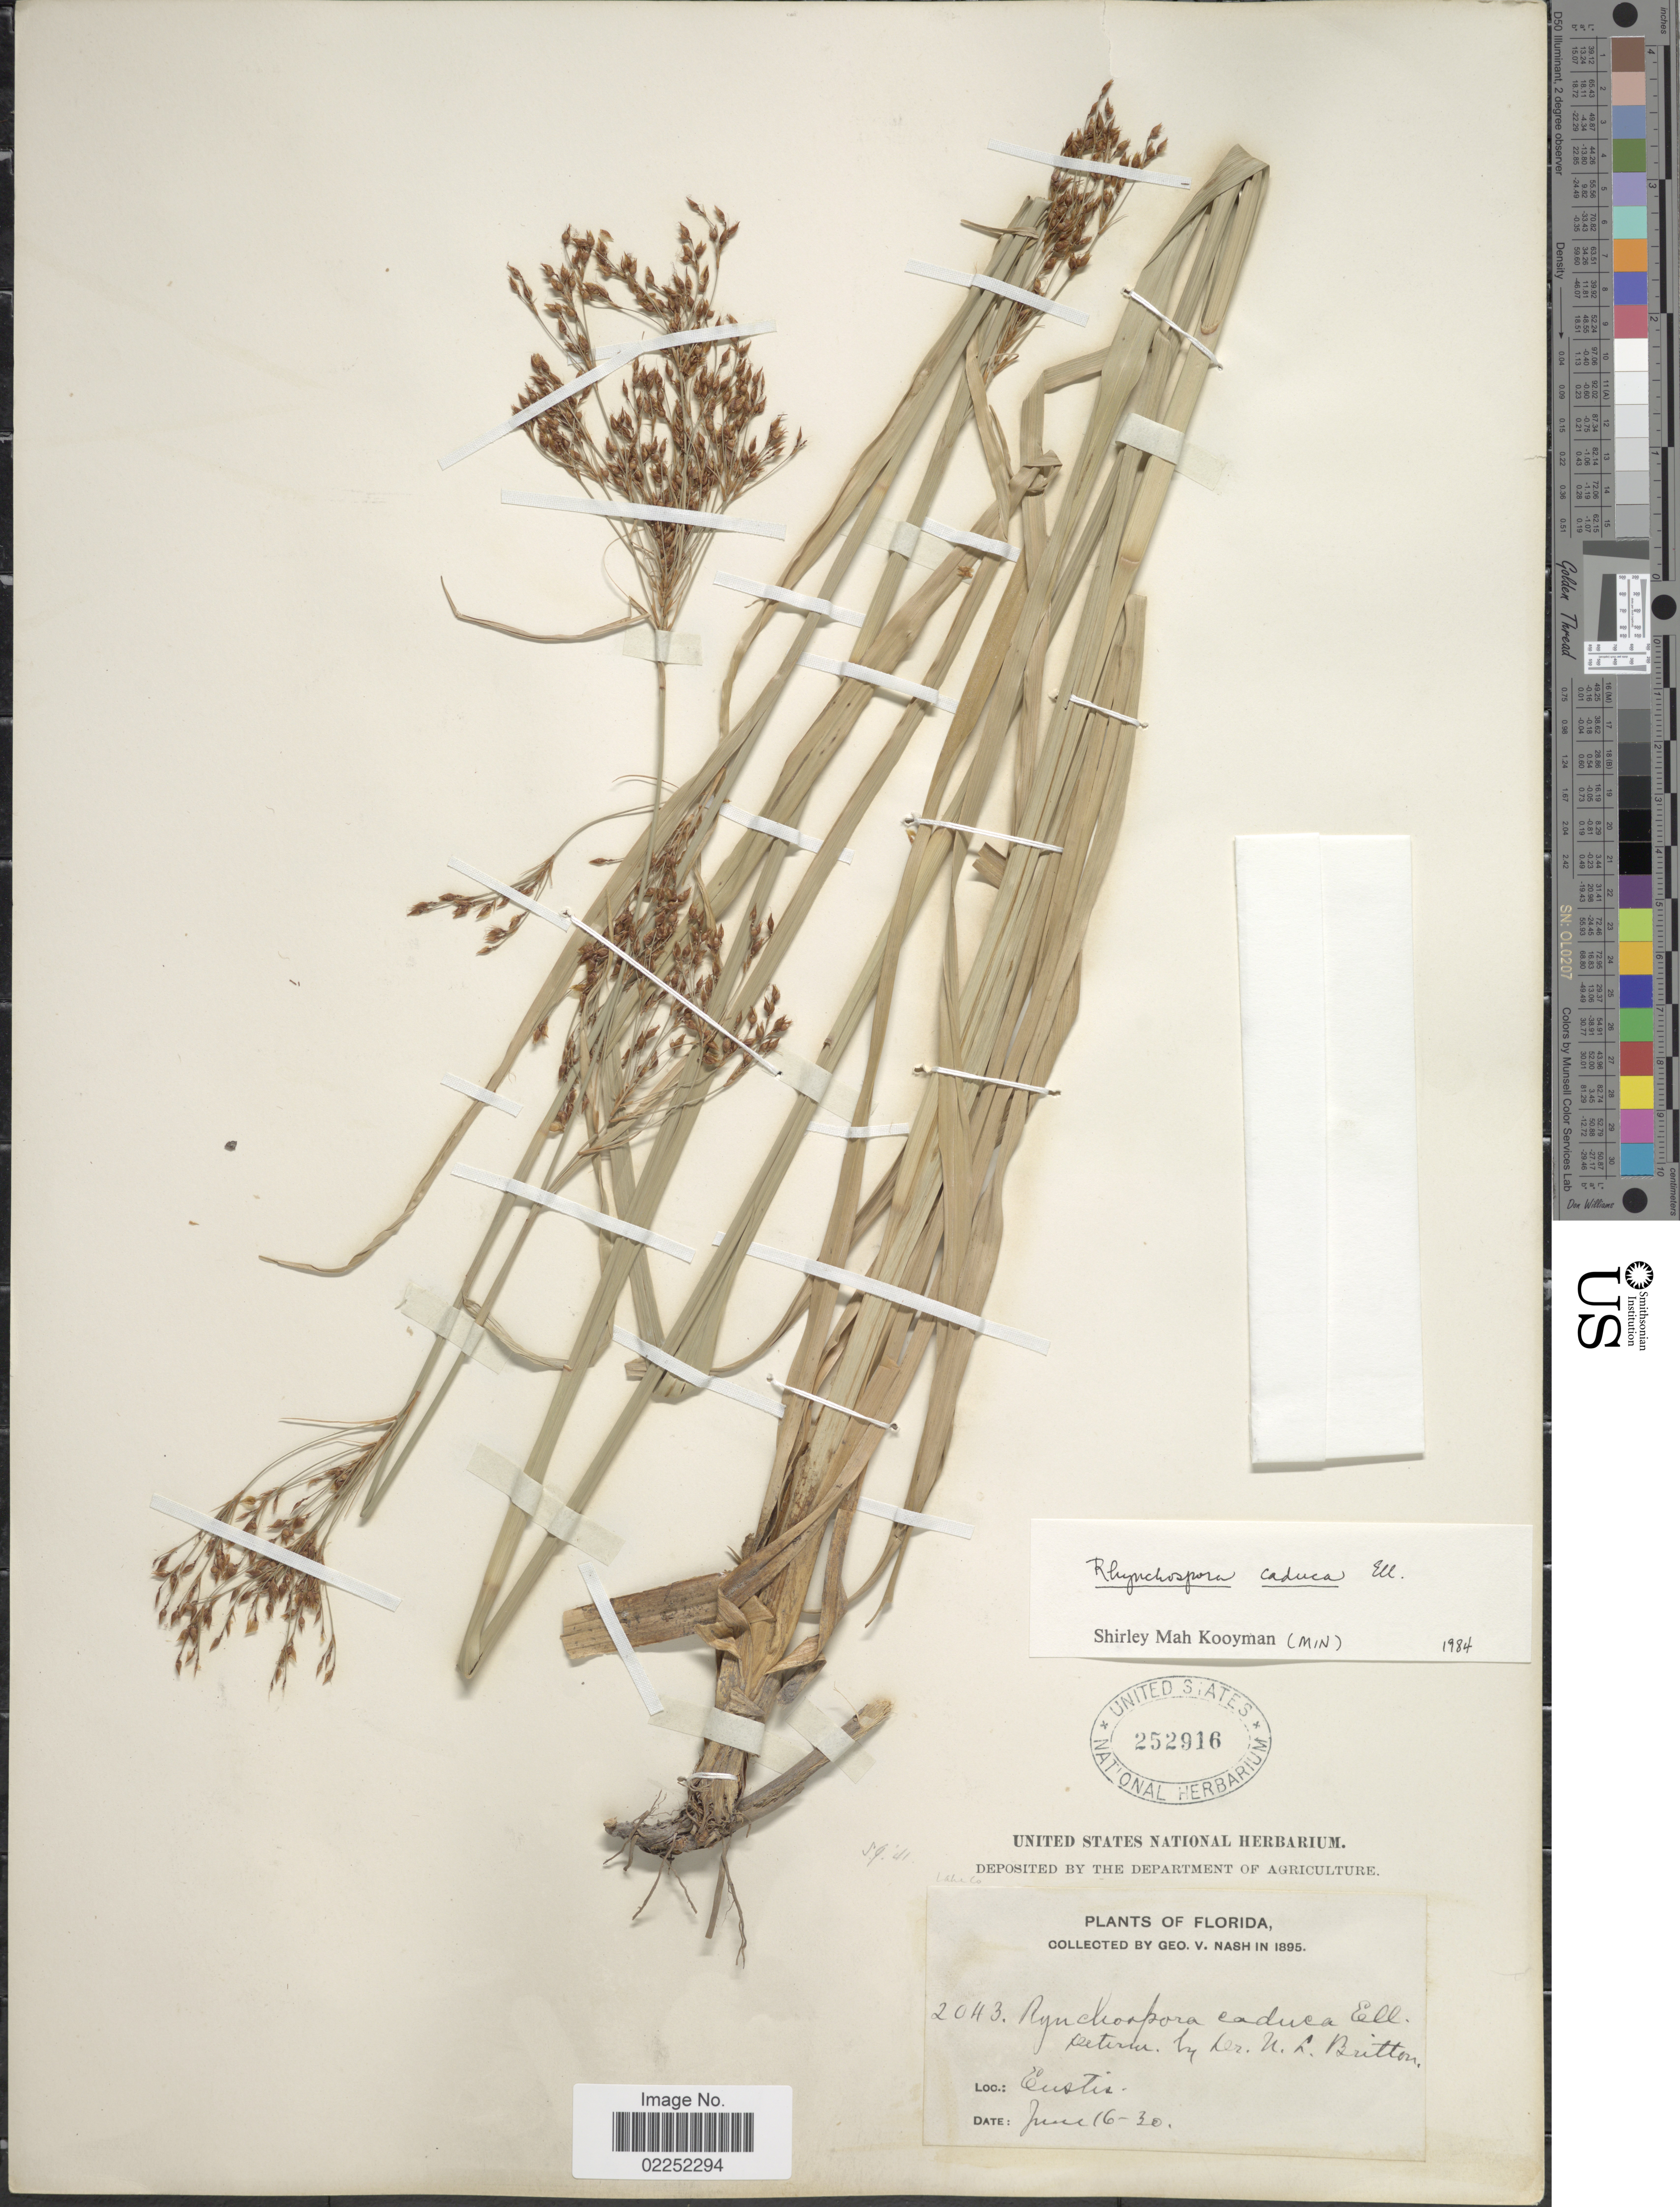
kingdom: Plantae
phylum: Tracheophyta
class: Liliopsida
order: Poales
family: Cyperaceae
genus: Rhynchospora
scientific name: Rhynchospora caduca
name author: Elliott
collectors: G. V. Nash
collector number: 2043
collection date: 1895-06-16/1895-06-30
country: United States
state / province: Florida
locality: Eustis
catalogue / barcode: US 252916